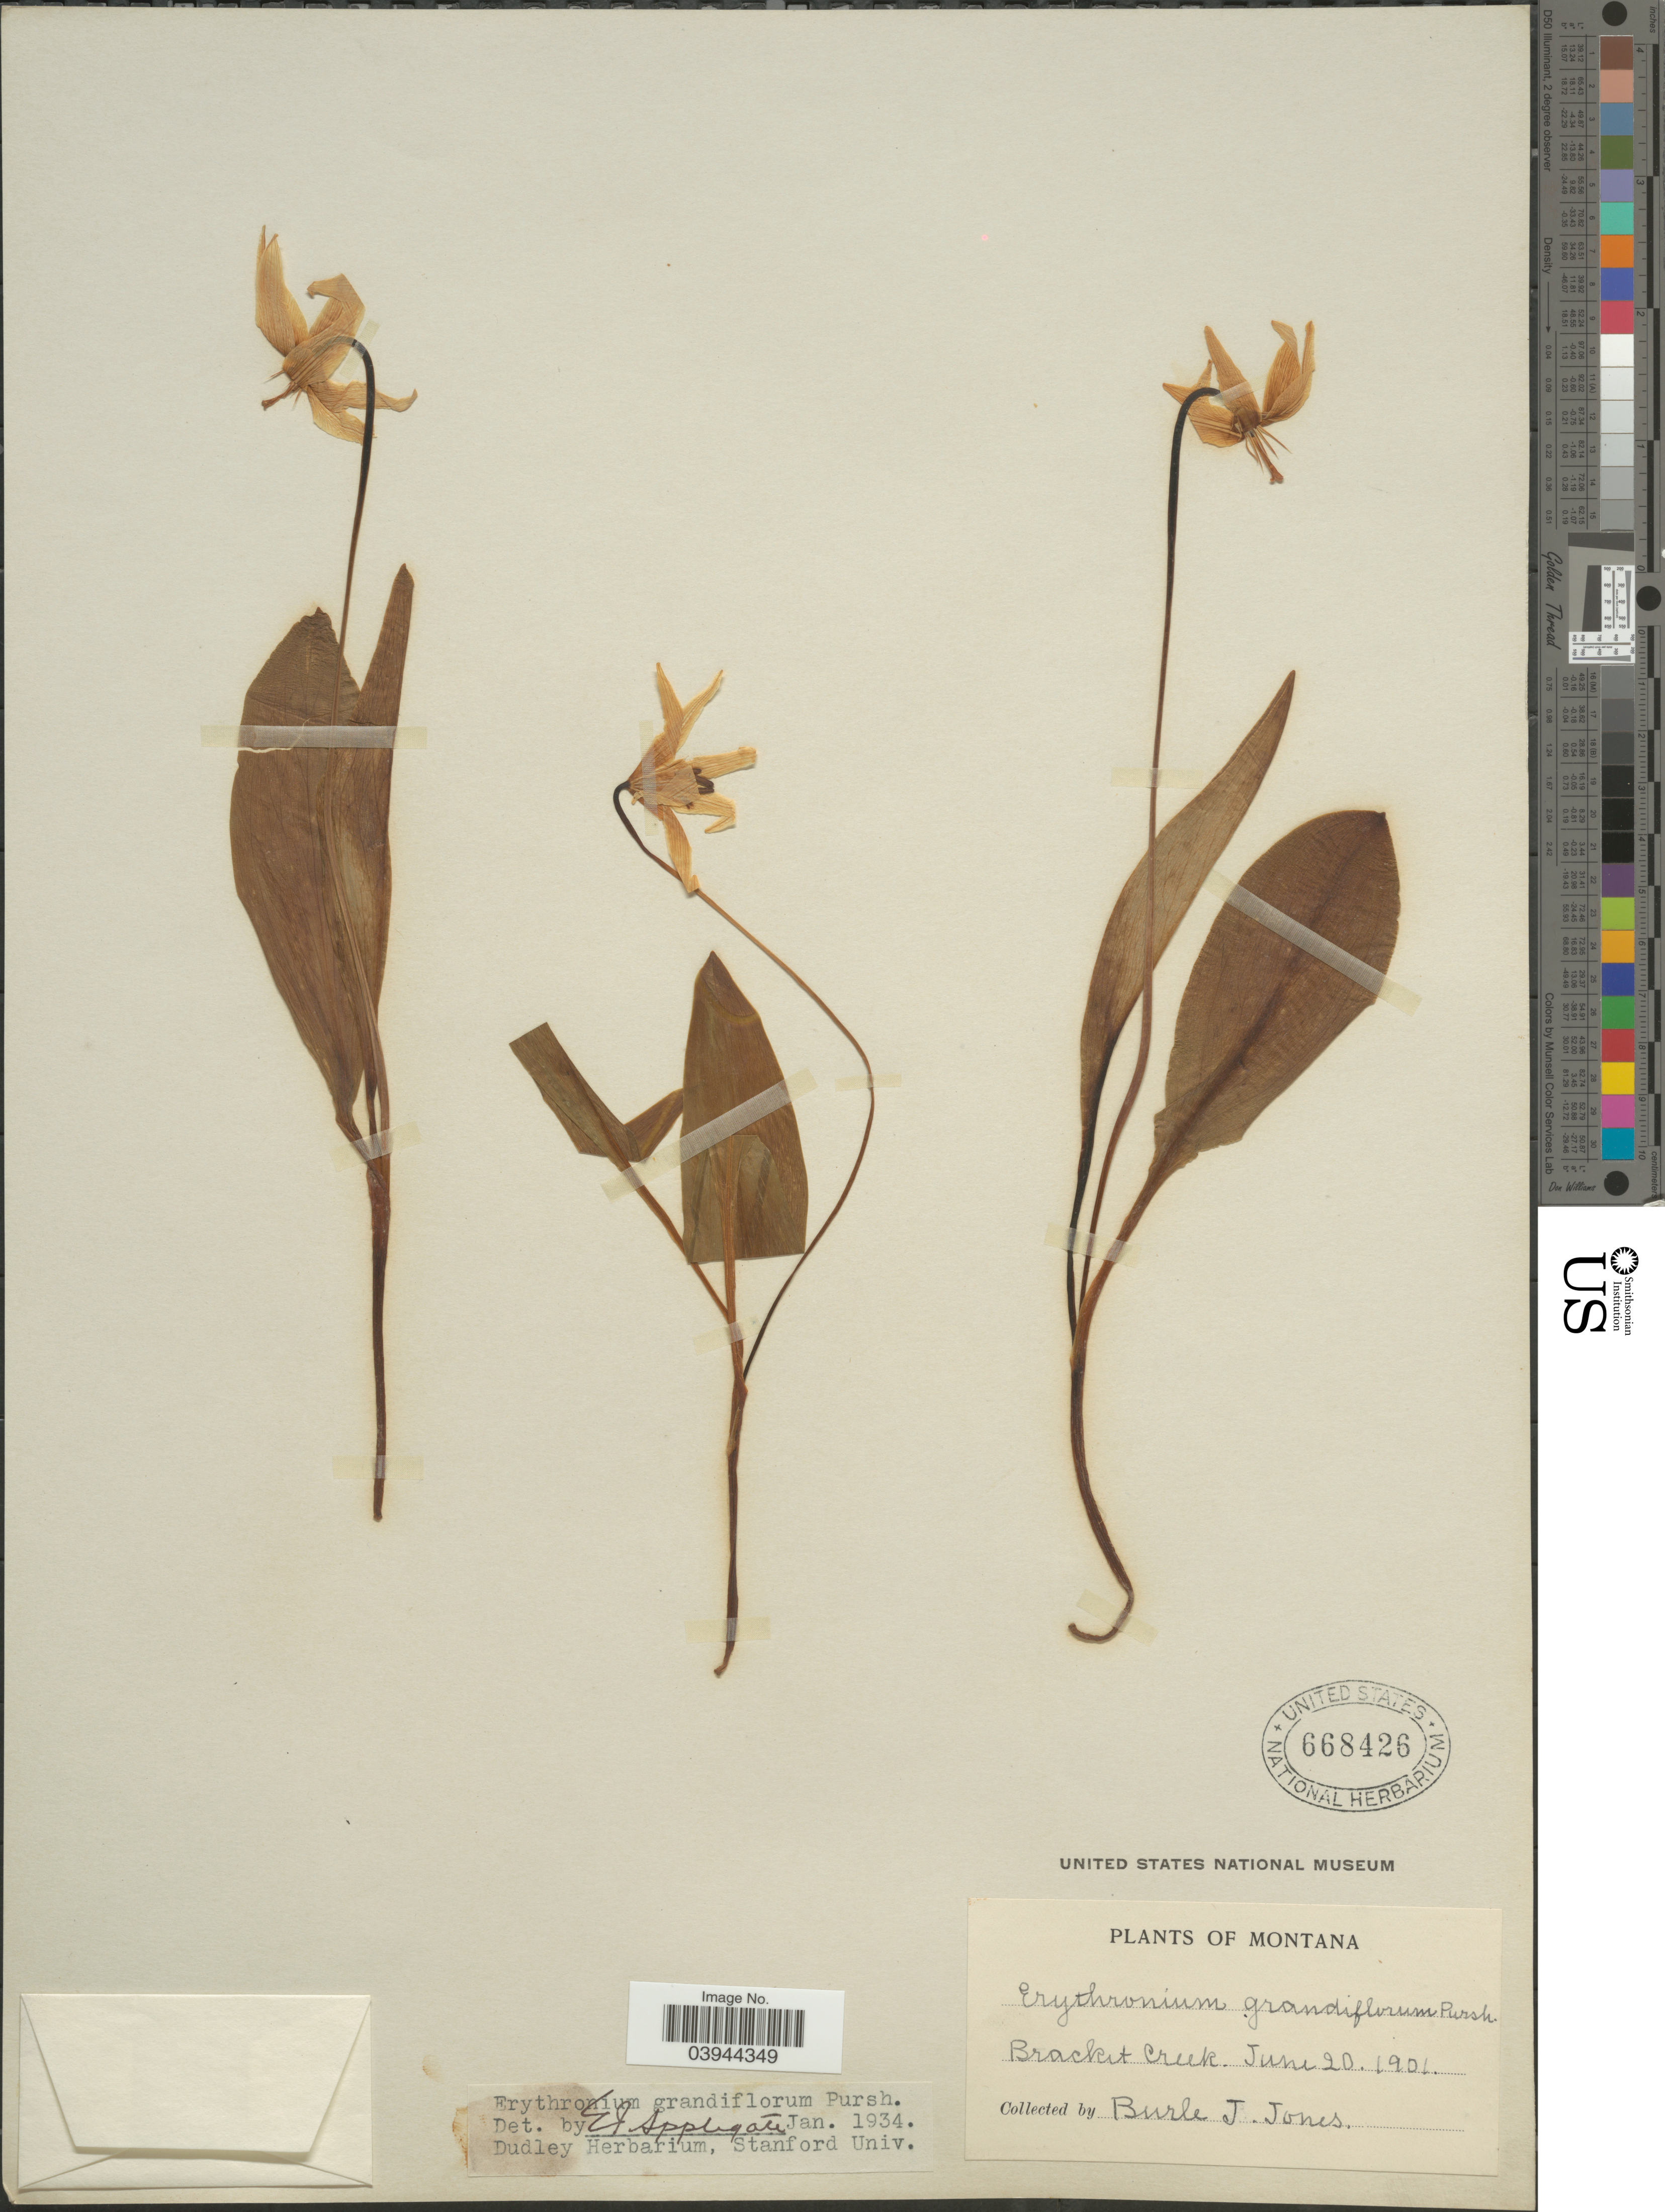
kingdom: Plantae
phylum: Tracheophyta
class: Liliopsida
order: Liliales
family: Liliaceae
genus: Erythronium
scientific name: Erythronium grandiflorum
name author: Pursh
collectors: B. Jones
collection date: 1901-06-20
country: United States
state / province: Montana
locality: Bracket Creek.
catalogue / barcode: US 668426